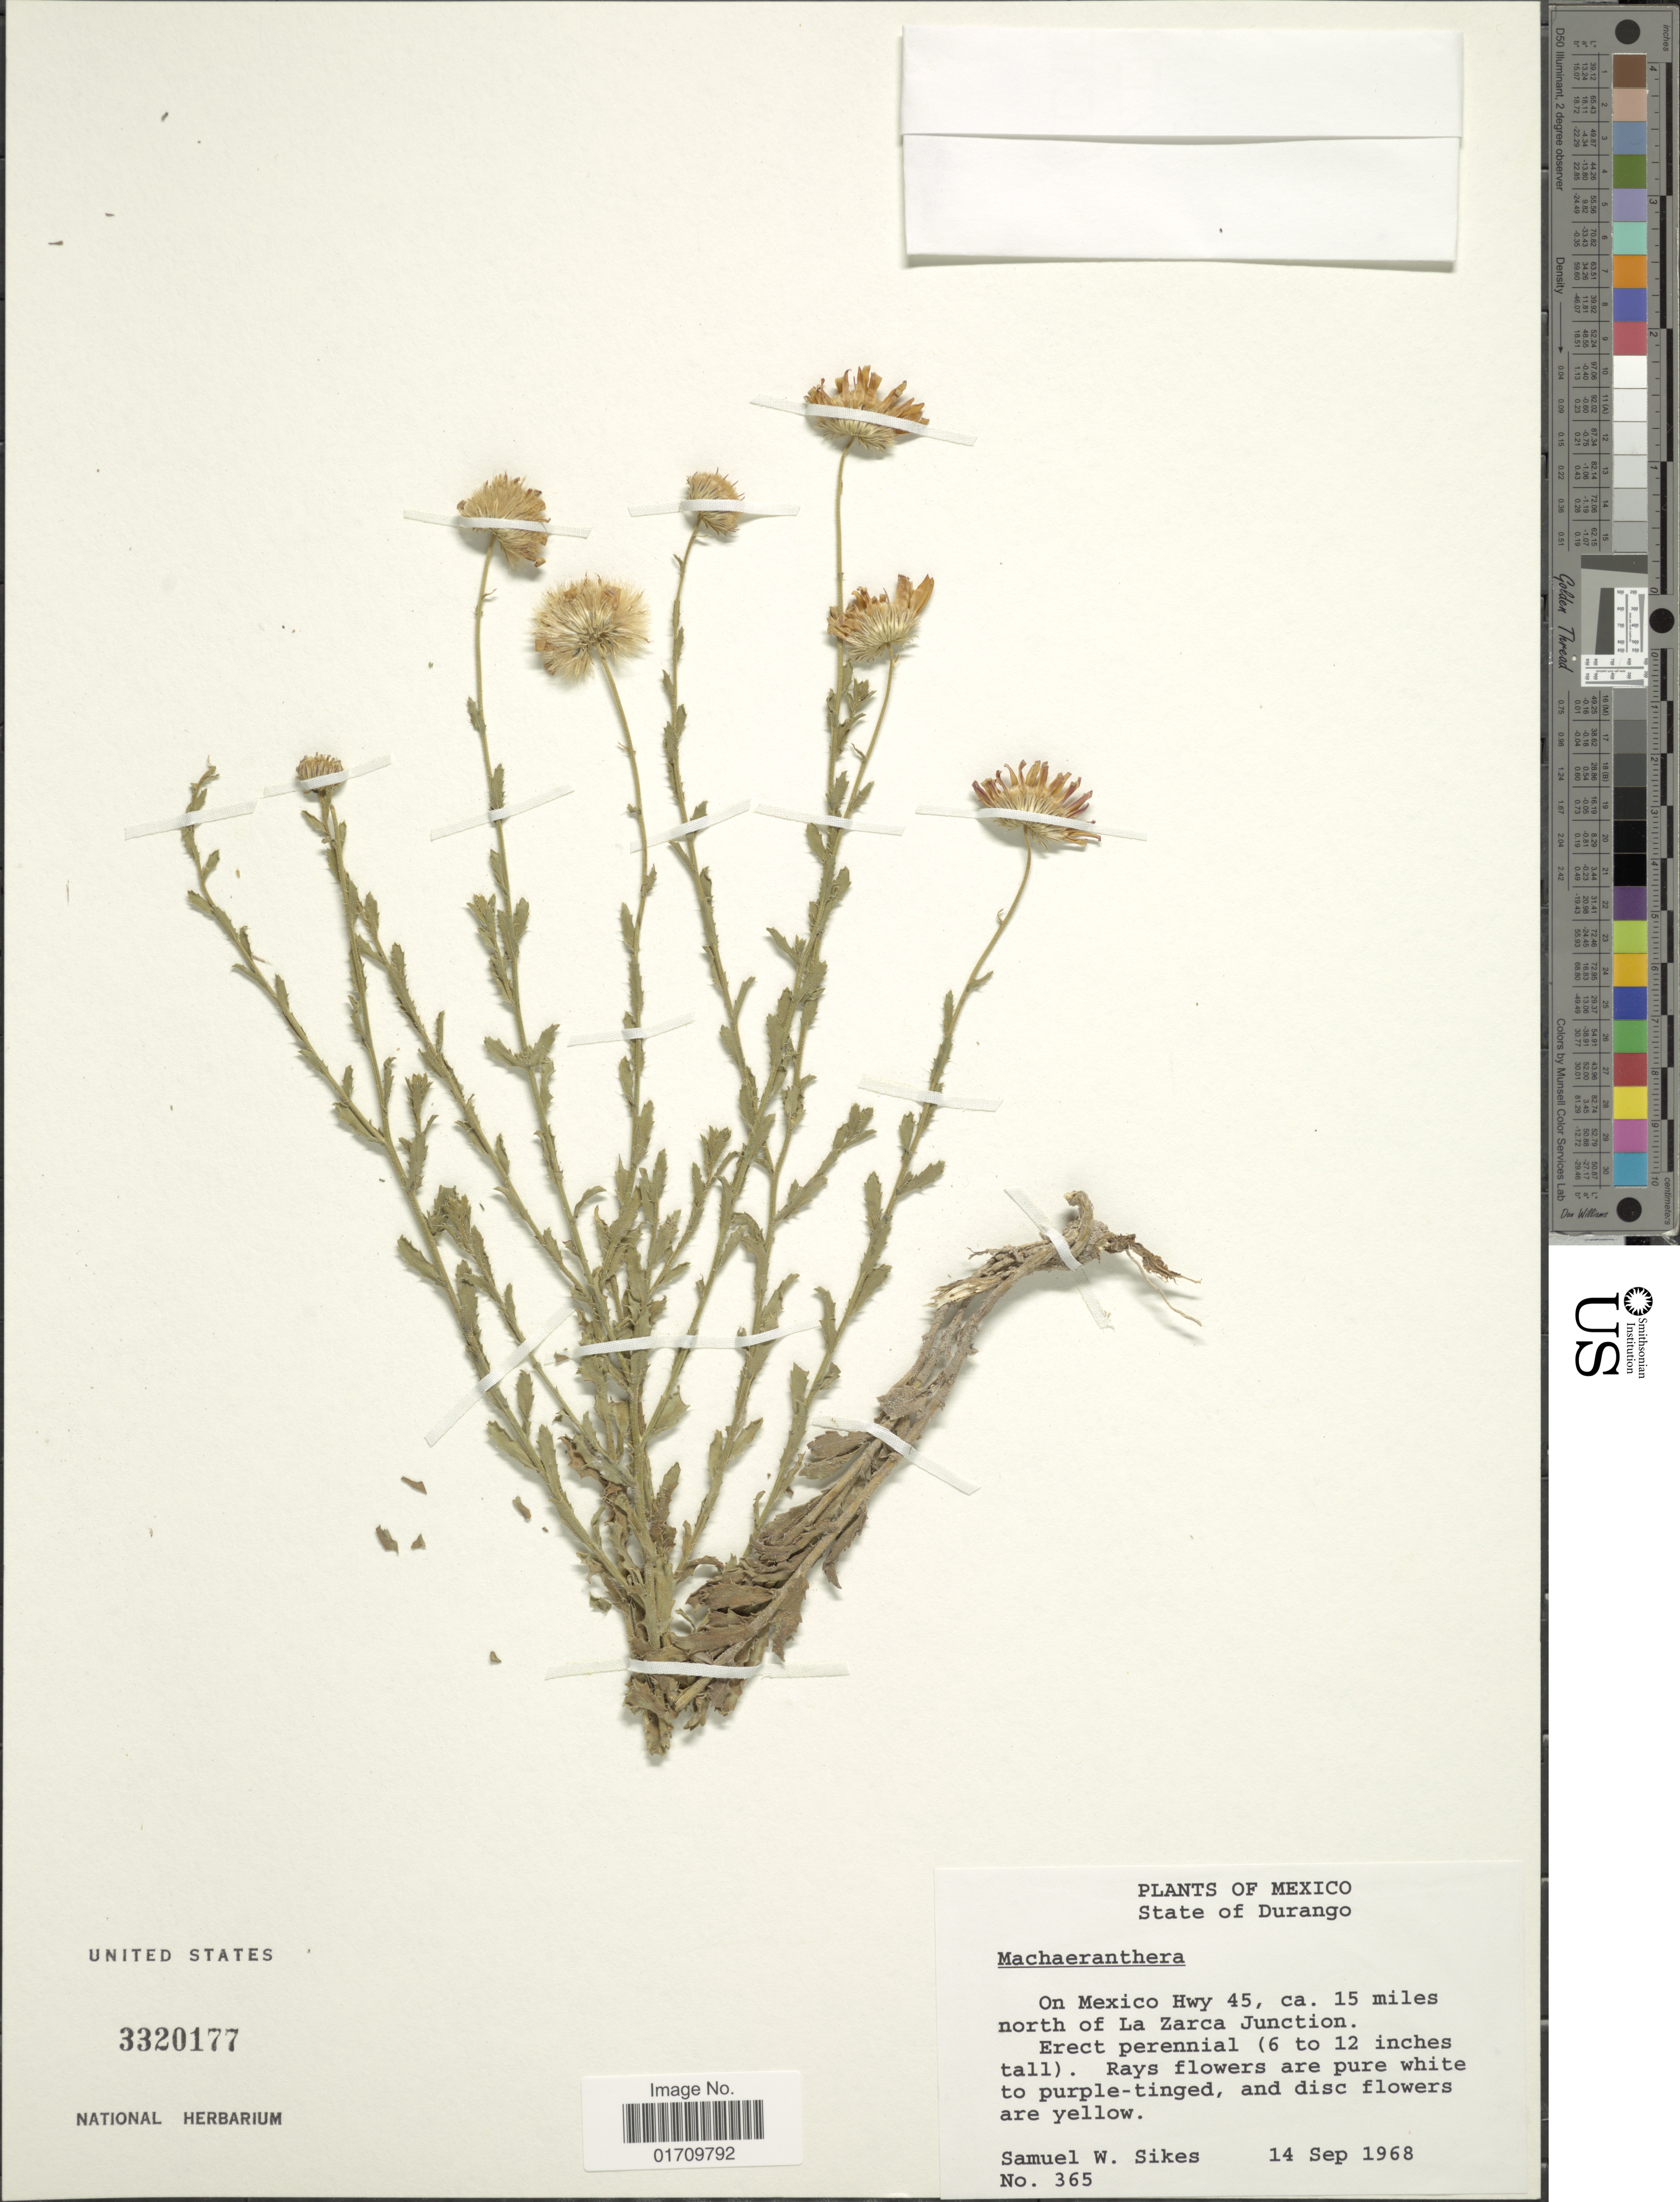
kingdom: Plantae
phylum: Tracheophyta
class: Magnoliopsida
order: Asterales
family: Asteraceae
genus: Machaeranthera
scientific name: Machaeranthera sp.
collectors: S. Sikes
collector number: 365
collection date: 1968-09-14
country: Mexico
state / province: Durango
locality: On Mexico Hwy 45, ca 15 miles north of La Zarca Junction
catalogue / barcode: US 3320177